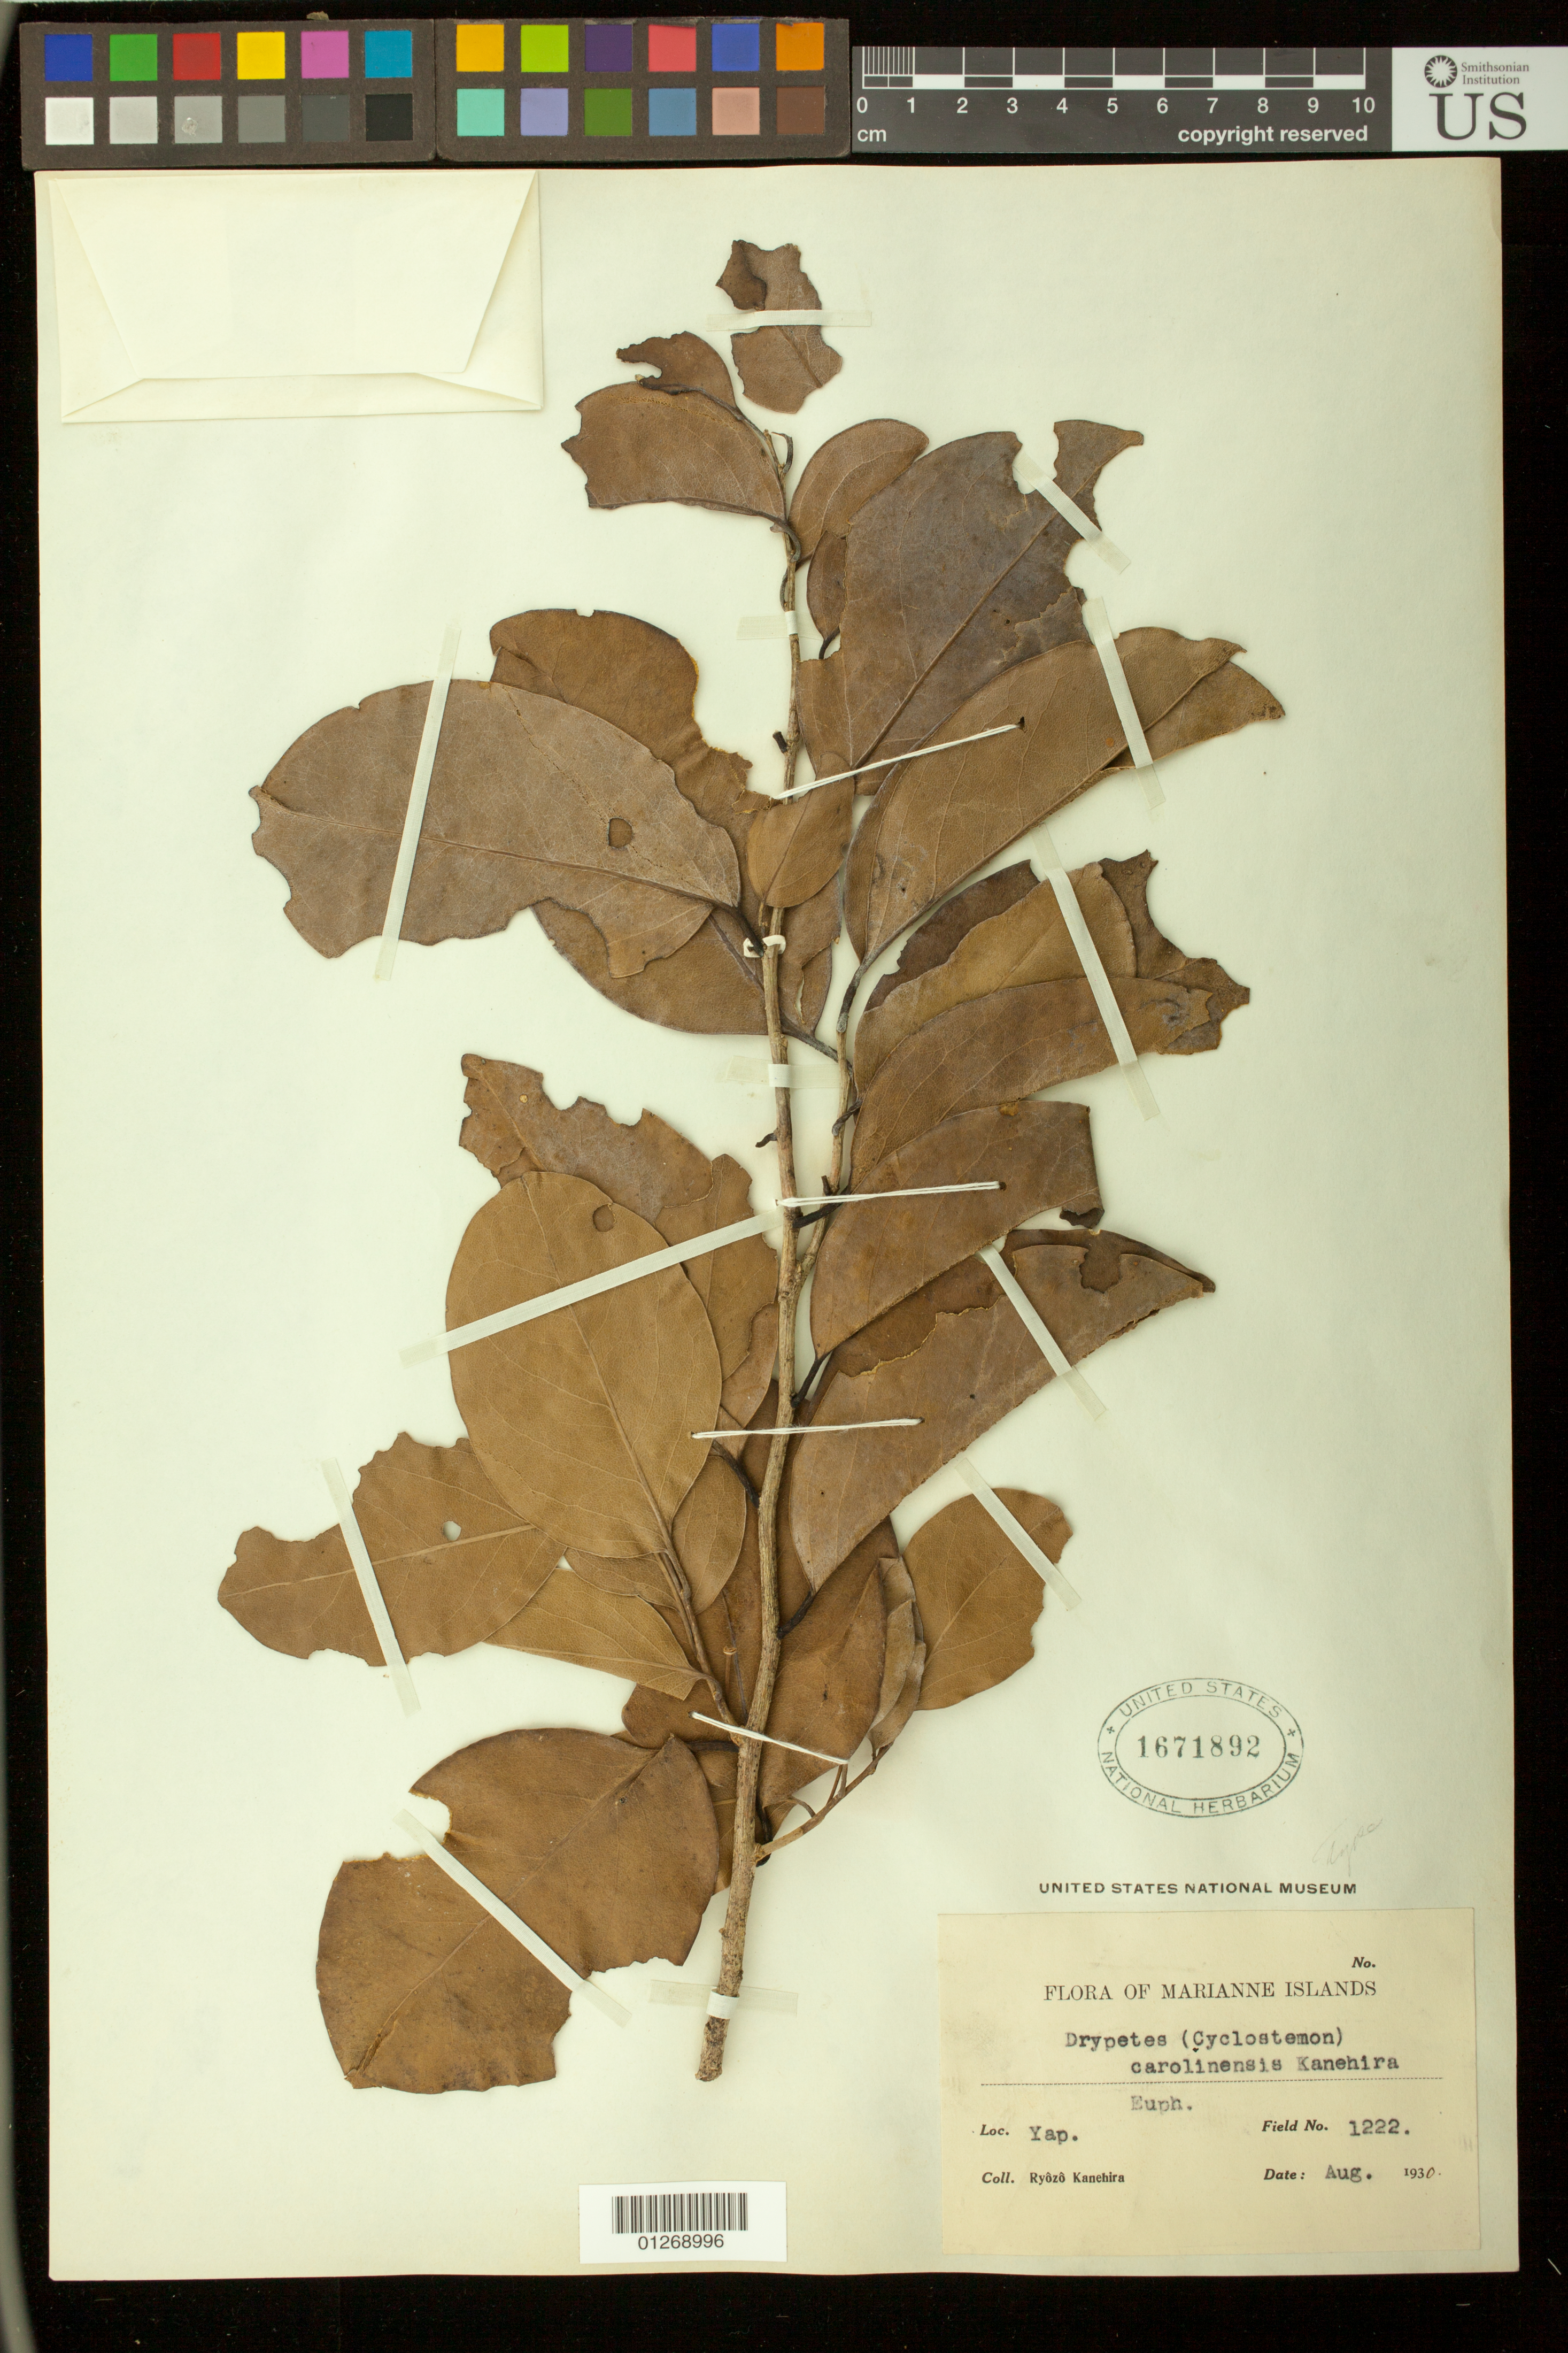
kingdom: Plantae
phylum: Tracheophyta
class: Magnoliopsida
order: Malpighiales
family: Putranjivaceae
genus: Drypetes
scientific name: Drypetes carolinensis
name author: Kaneh.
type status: Isotype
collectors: R. Kanehira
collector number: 1222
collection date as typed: Aug 1930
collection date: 1930-08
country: Micronesia, Federated States of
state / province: Yap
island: Yap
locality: Yap.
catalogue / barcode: US 1671892